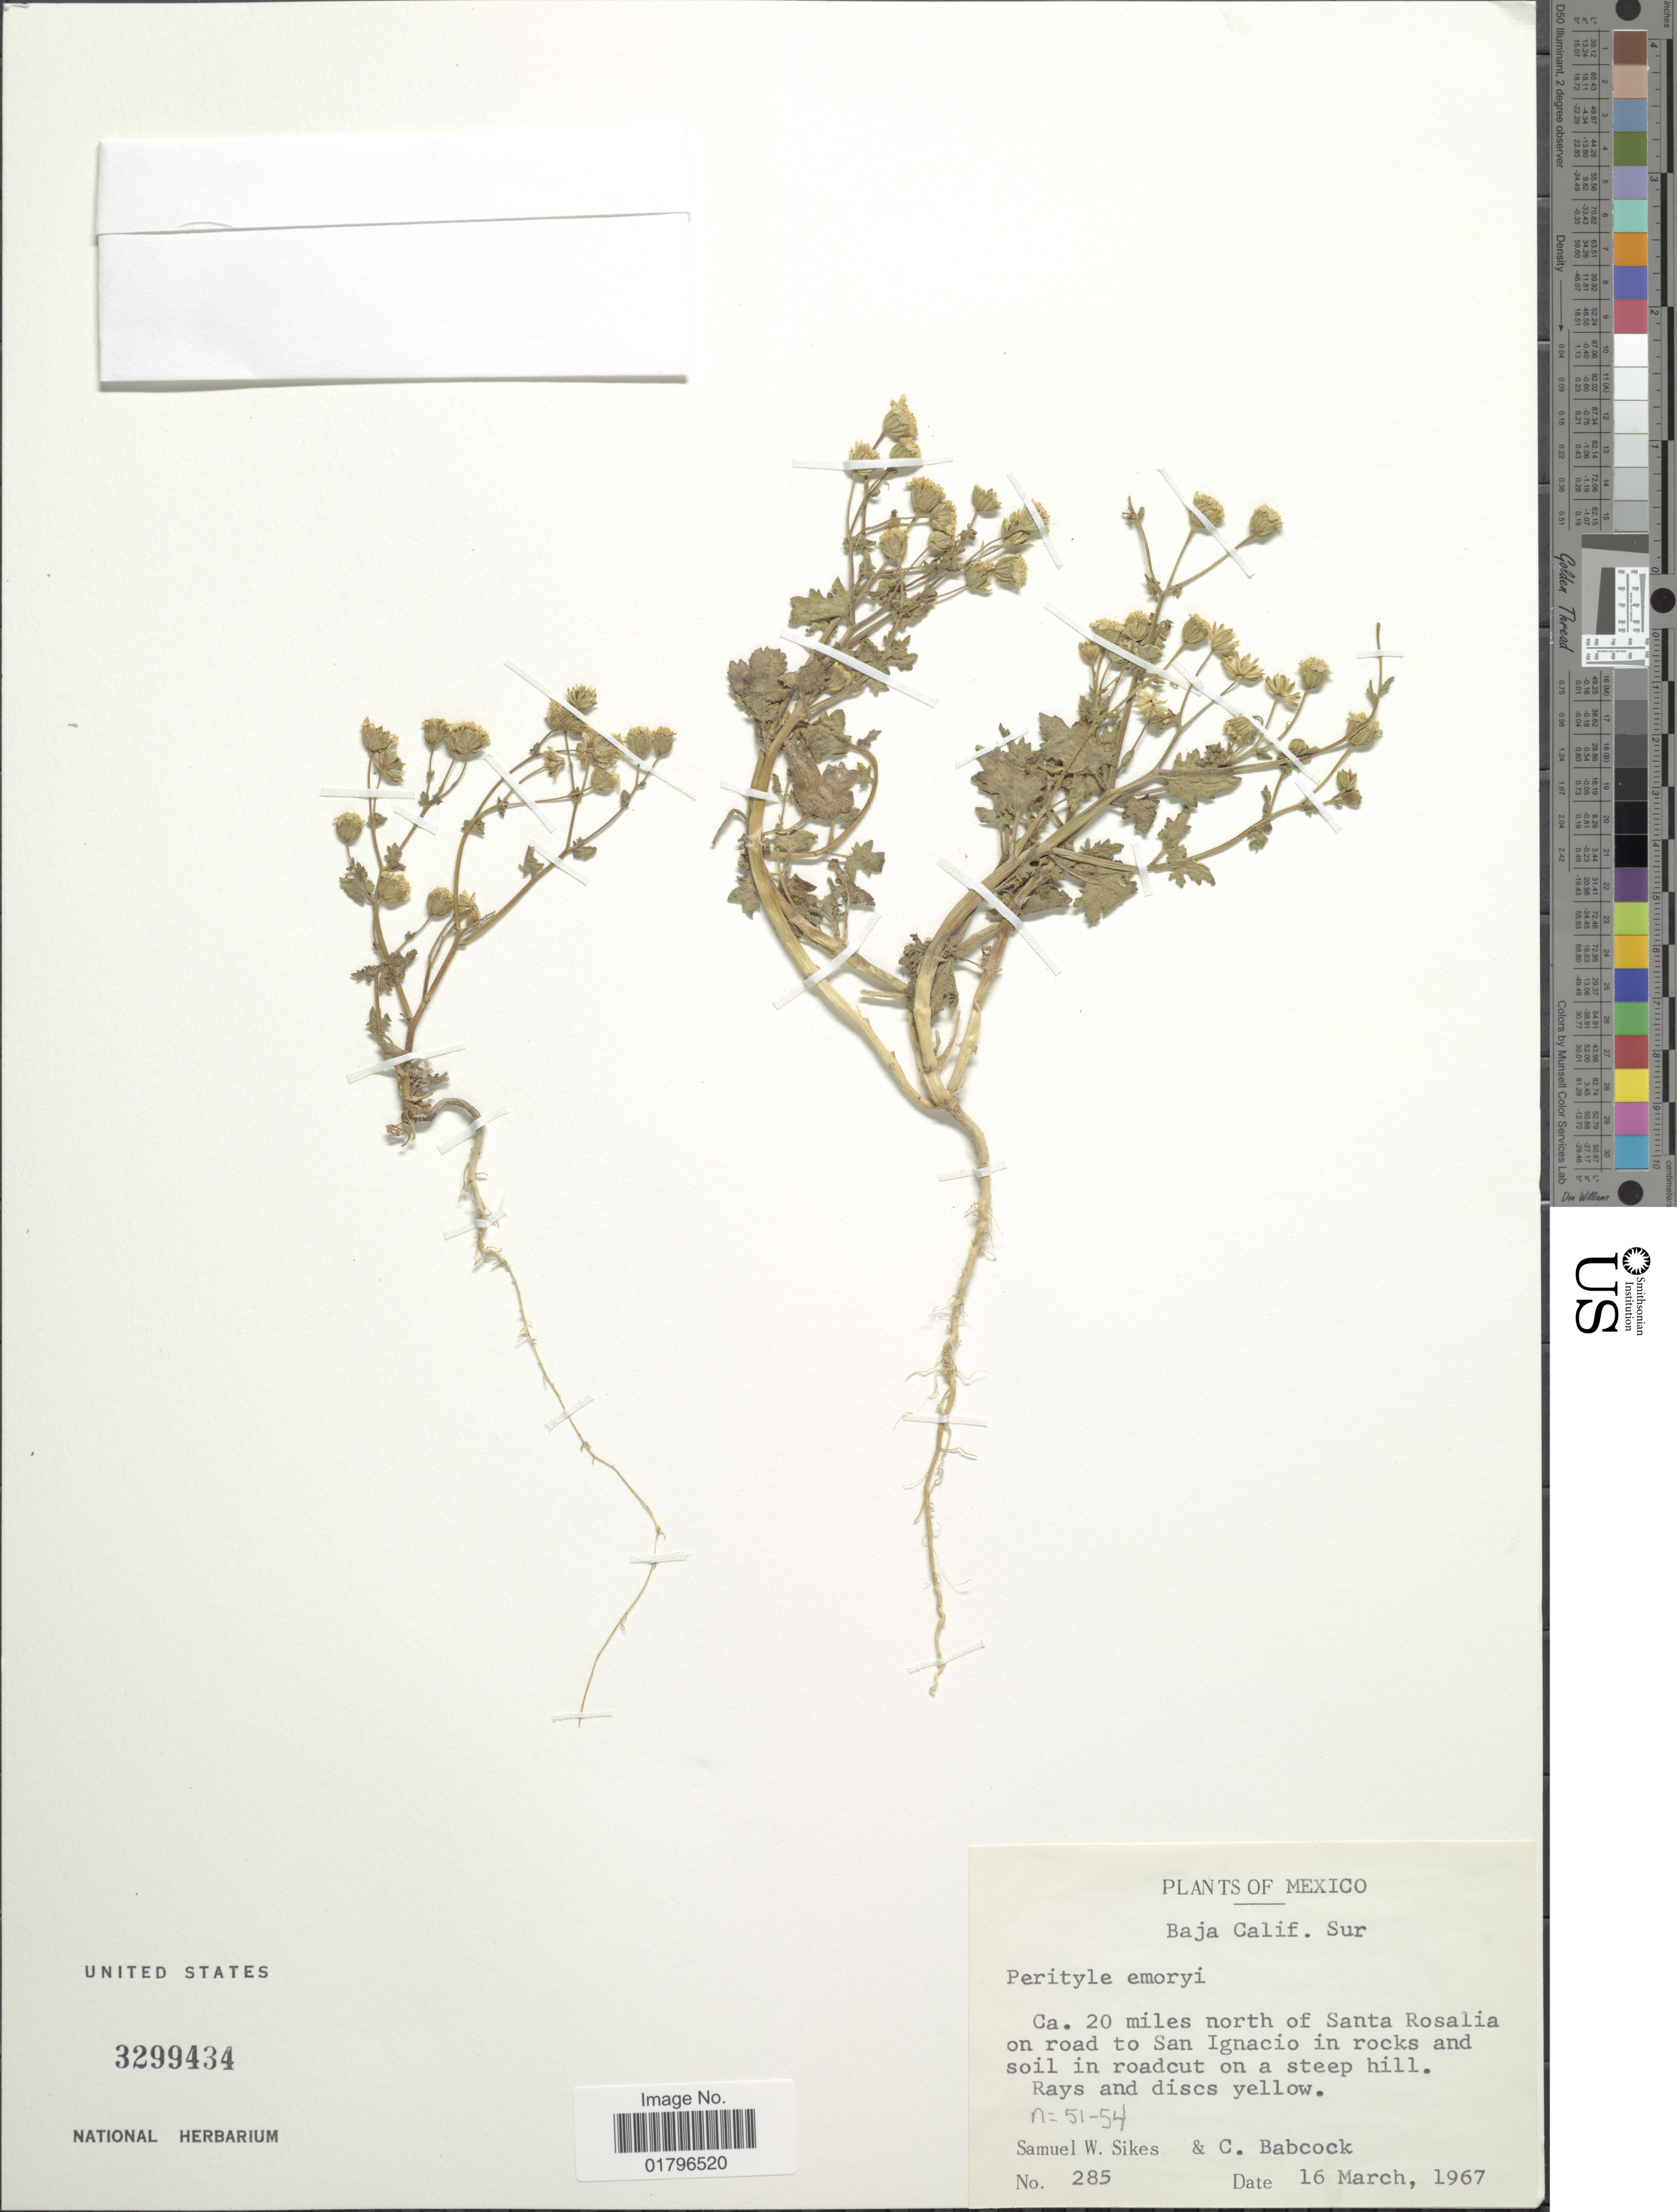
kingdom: Plantae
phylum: Tracheophyta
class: Magnoliopsida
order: Asterales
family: Asteraceae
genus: Perityle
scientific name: Perityle emoryi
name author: Torr.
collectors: S. Sikes & C. Babcock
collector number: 285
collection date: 1967-03-16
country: Mexico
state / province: Baja California Sur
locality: Ca. 20 miles north of Santa Rosalia on road to San Ignacio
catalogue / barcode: US 3299434